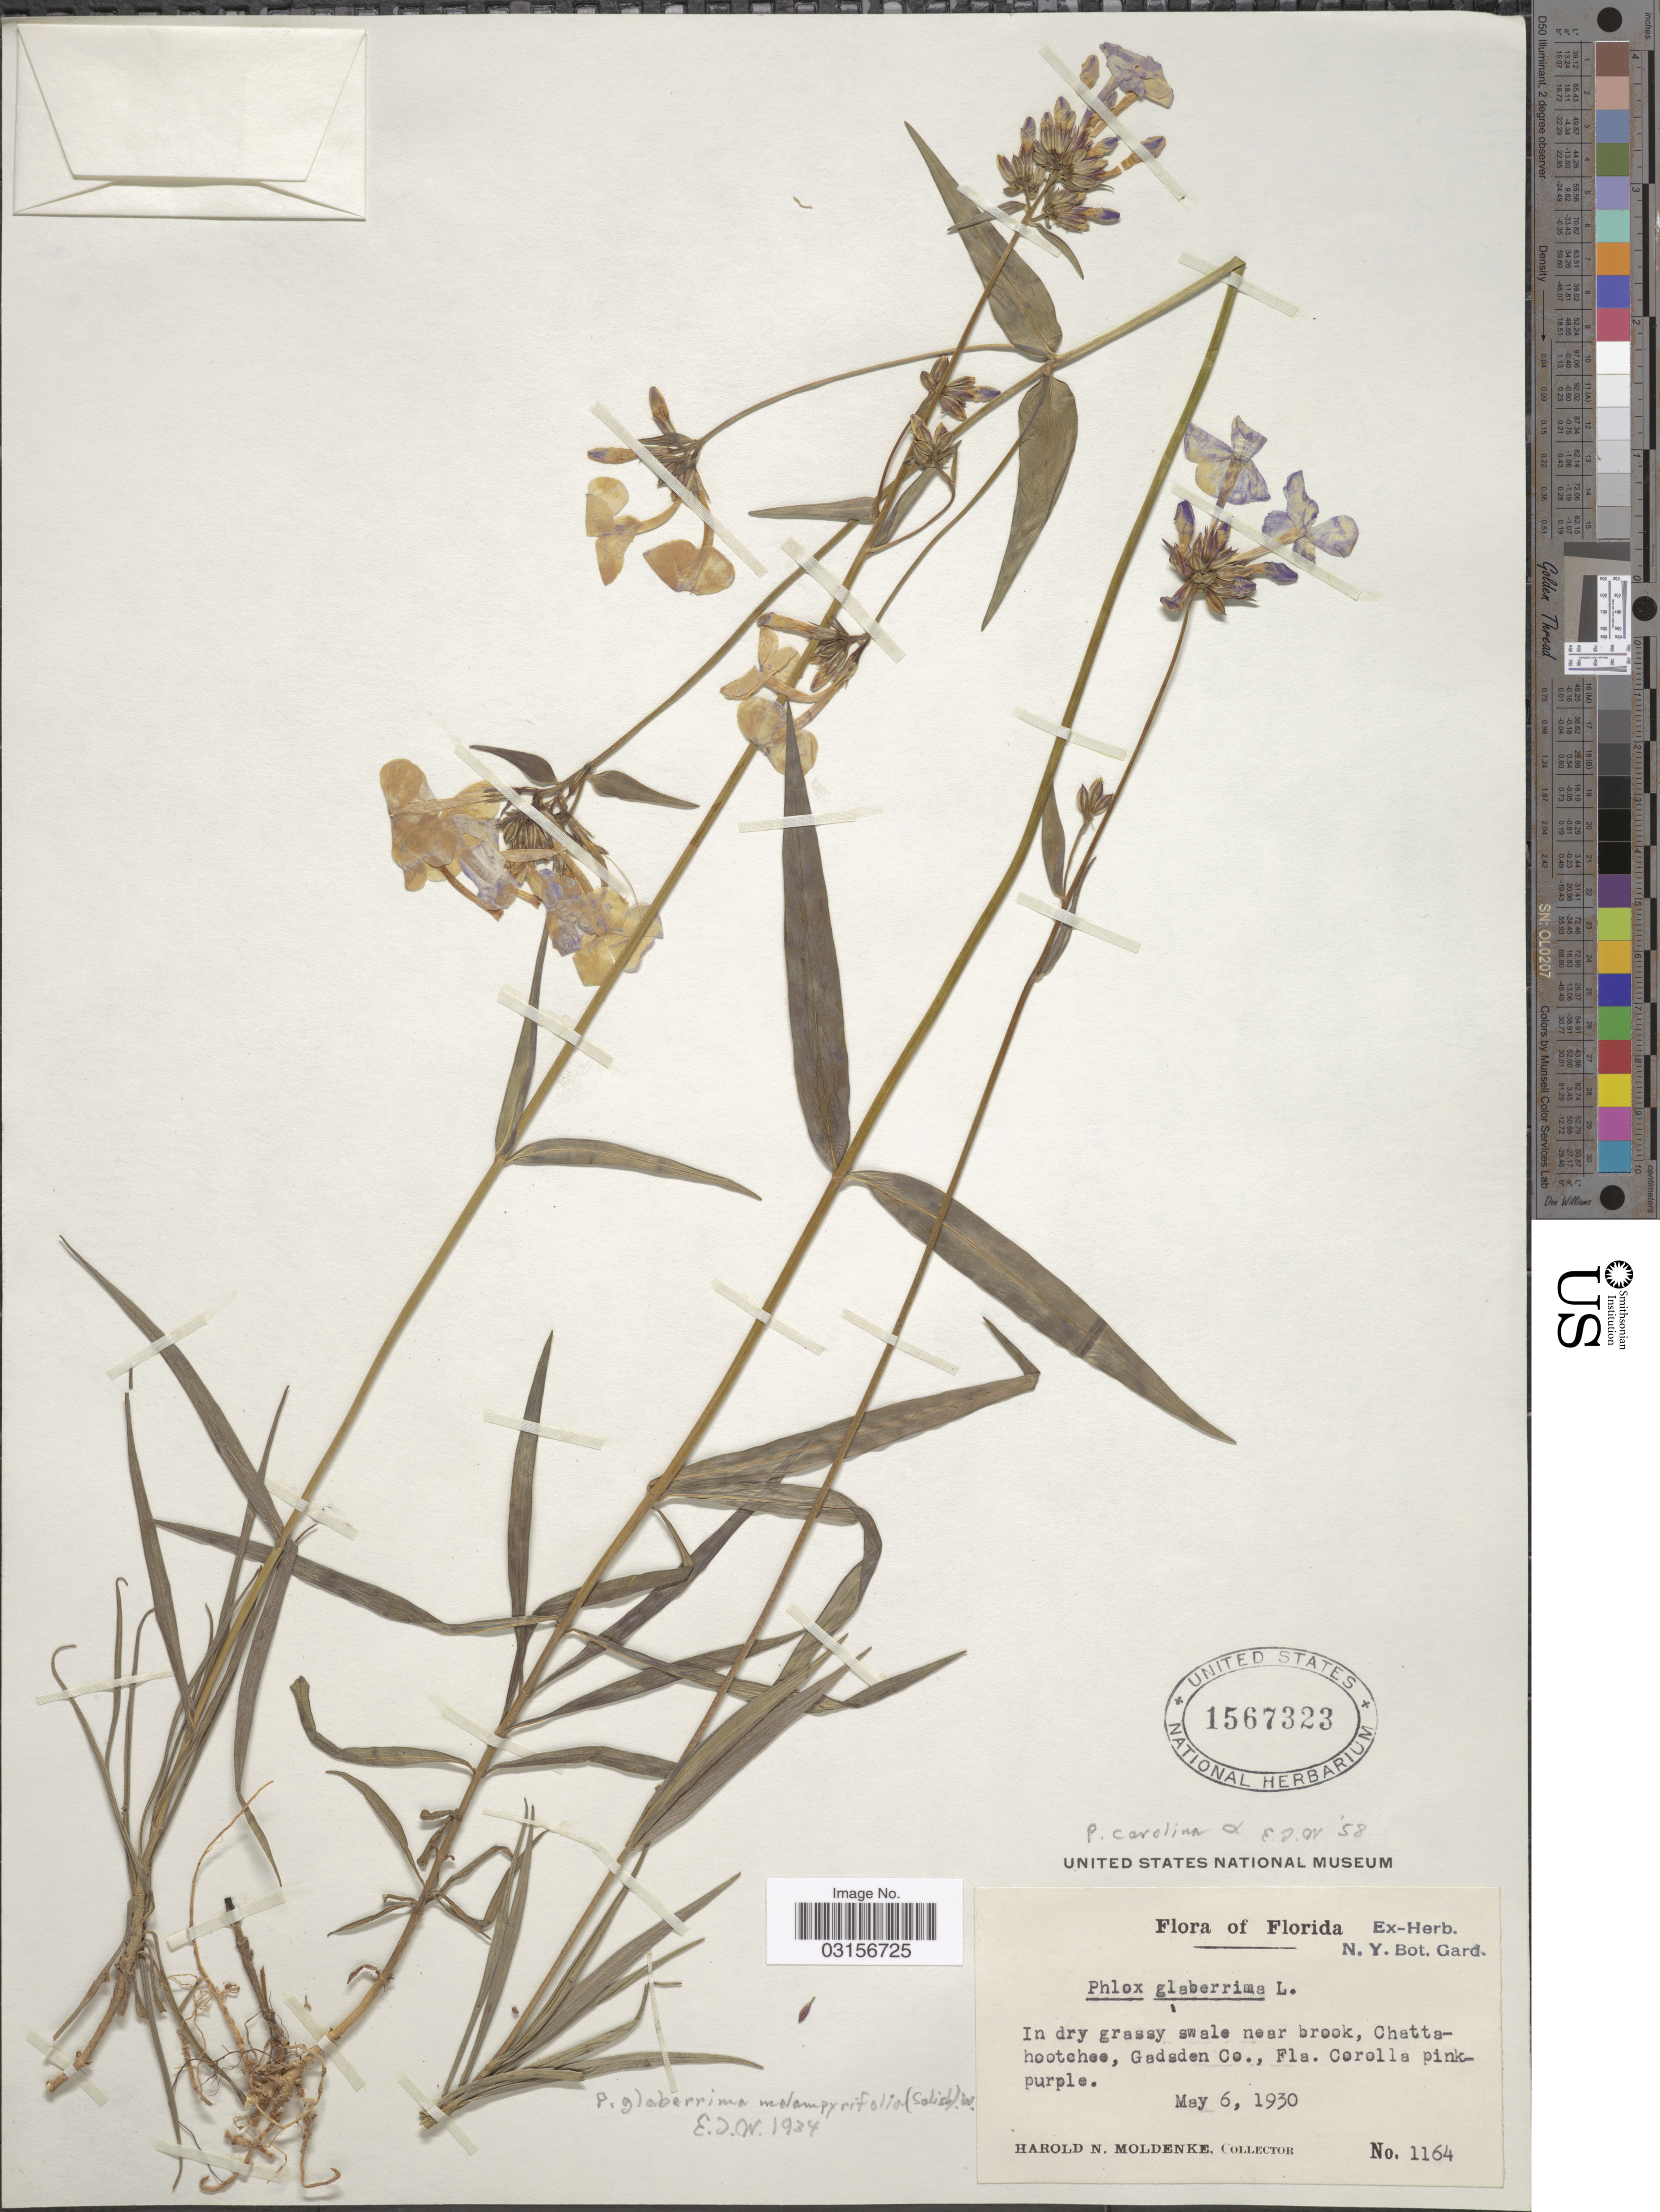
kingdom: Plantae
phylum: Tracheophyta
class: Magnoliopsida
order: Ericales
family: Polemoniaceae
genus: Phlox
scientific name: Phlox carolina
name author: L.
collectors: H. N. Moldenke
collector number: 1164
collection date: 1930-05-06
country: United States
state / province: Florida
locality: In dry grassy swale near brook, Chattahootchee, Gadsden Co., Fla.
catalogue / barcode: US 1567323